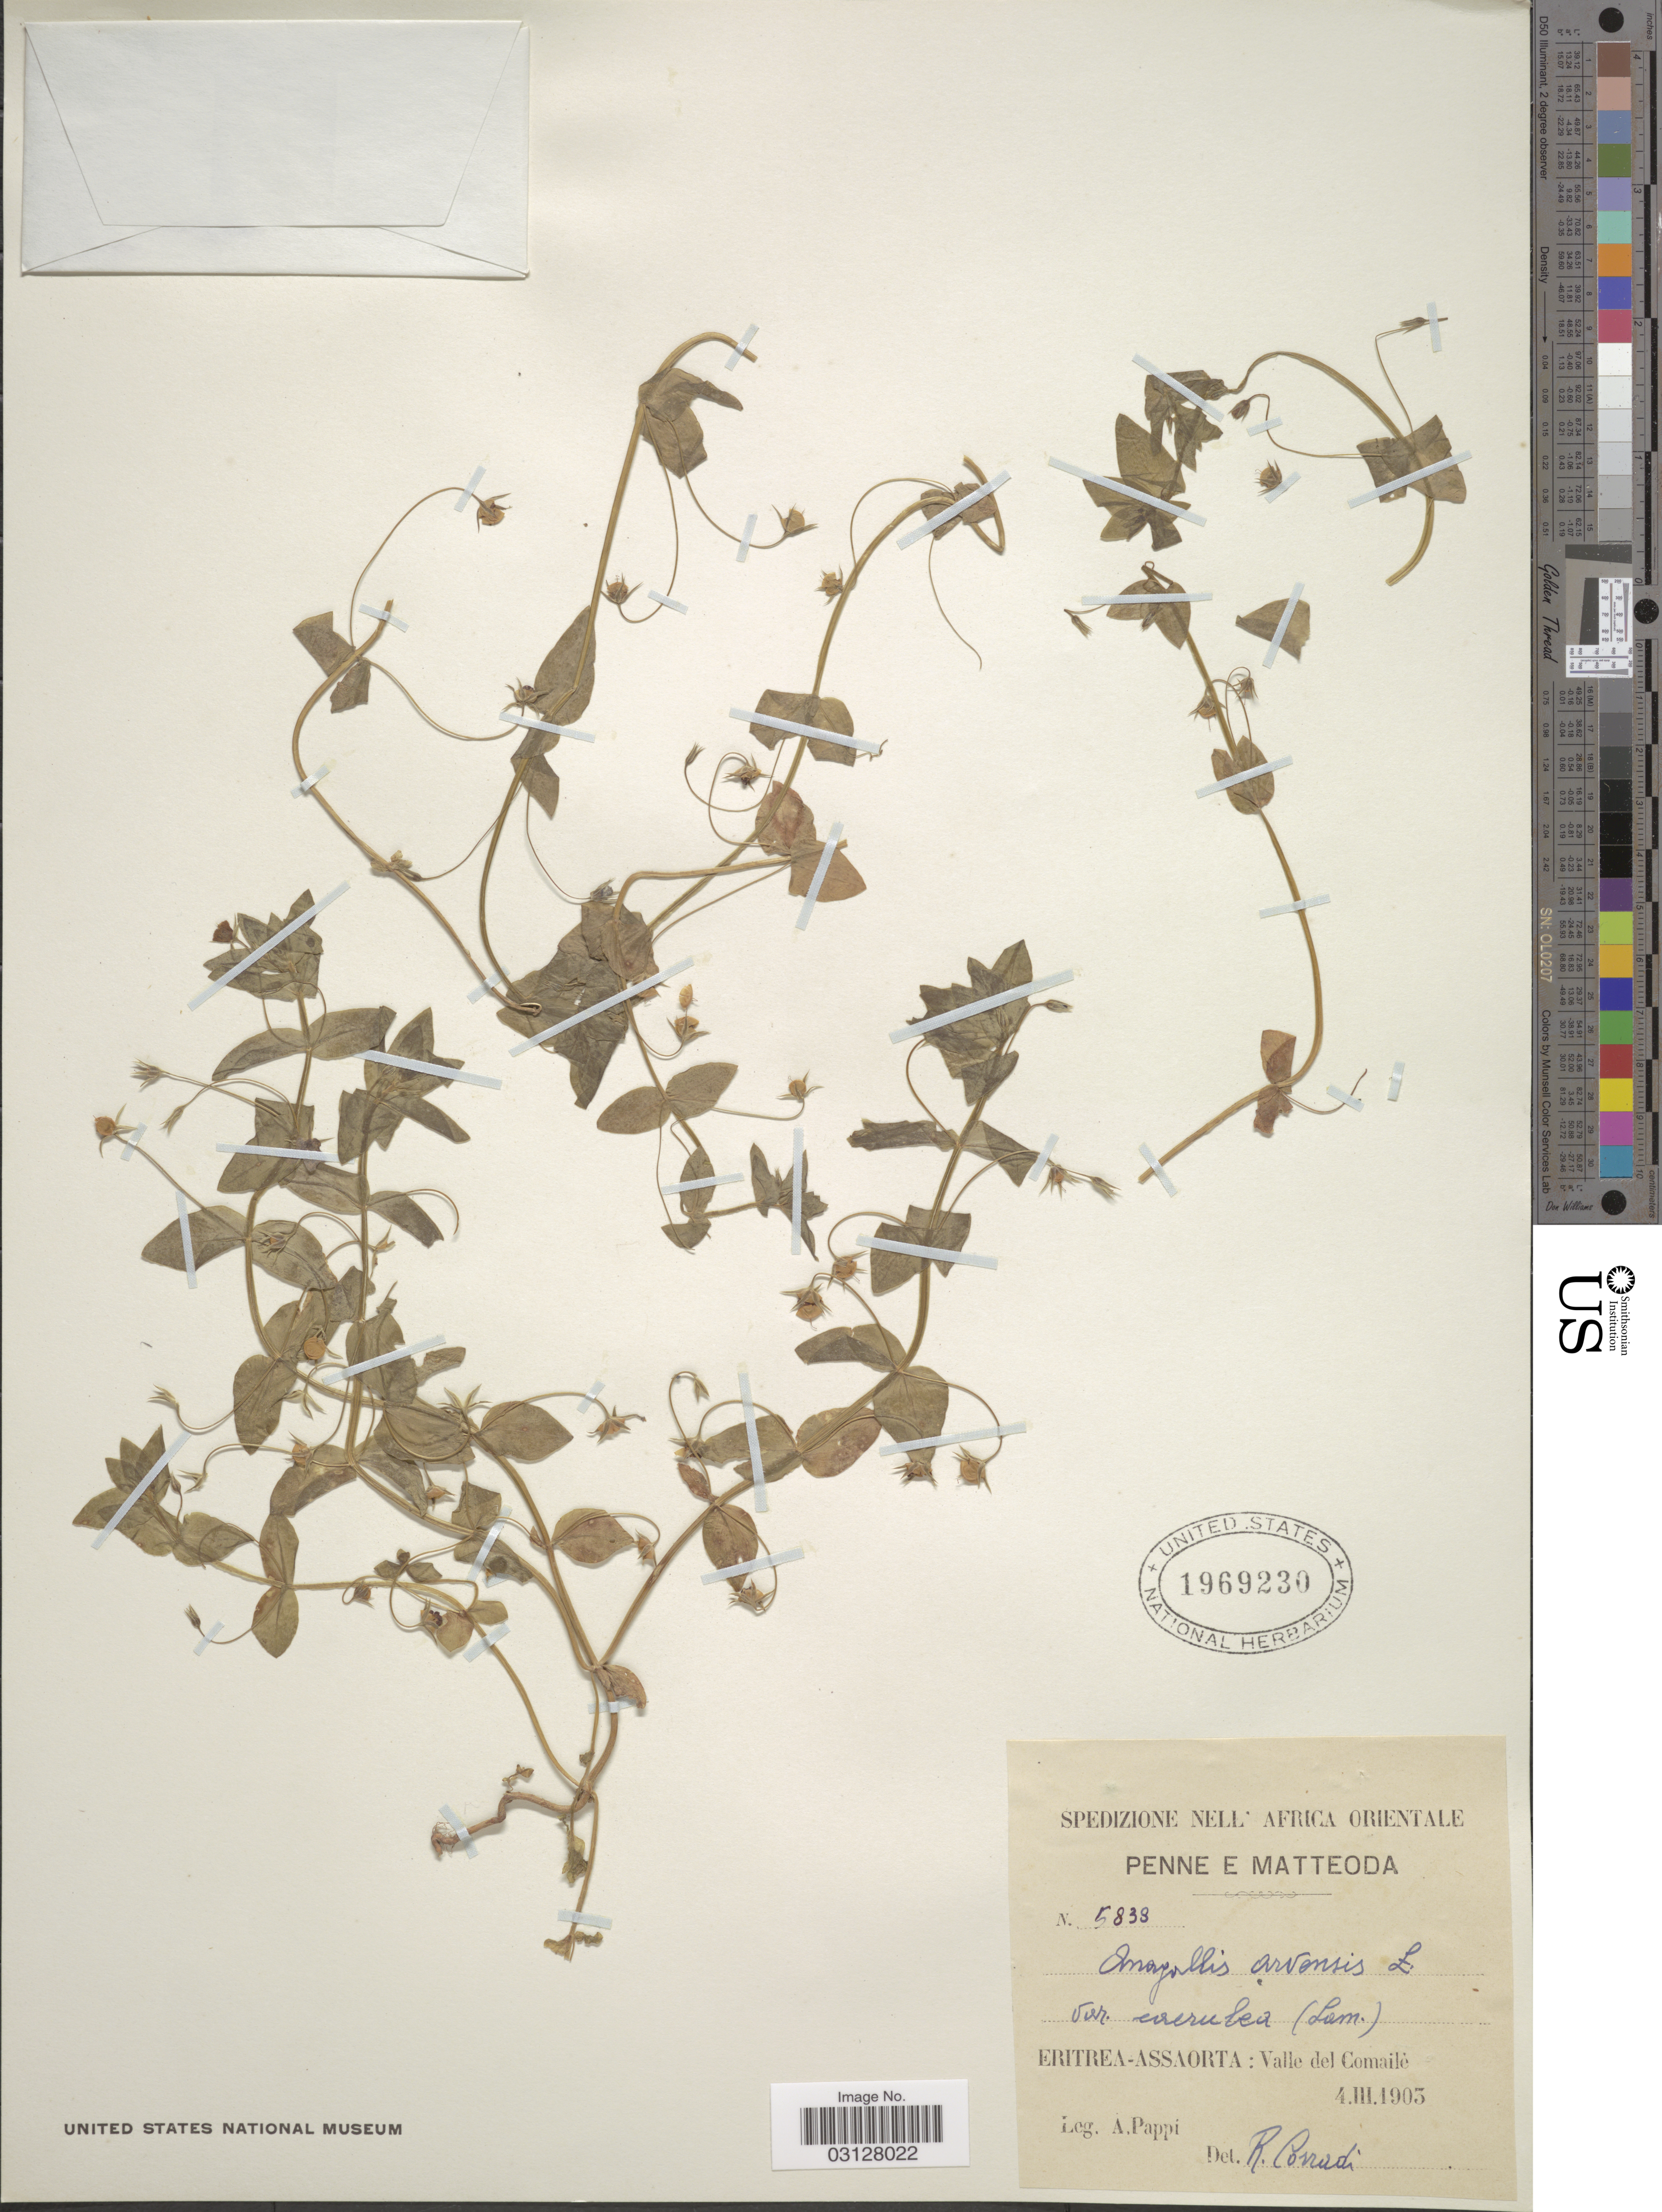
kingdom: Plantae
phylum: Tracheophyta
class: Magnoliopsida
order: Ericales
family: Primulaceae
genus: Anagallis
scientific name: Anagallis arvensis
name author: L.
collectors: A. Pappi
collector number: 5838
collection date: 1903-03-04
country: Eritrea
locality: Africa Orientale. Penne e matteoda. Eritrea-Assaorta: Valle del Comailè.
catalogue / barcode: US 1969230